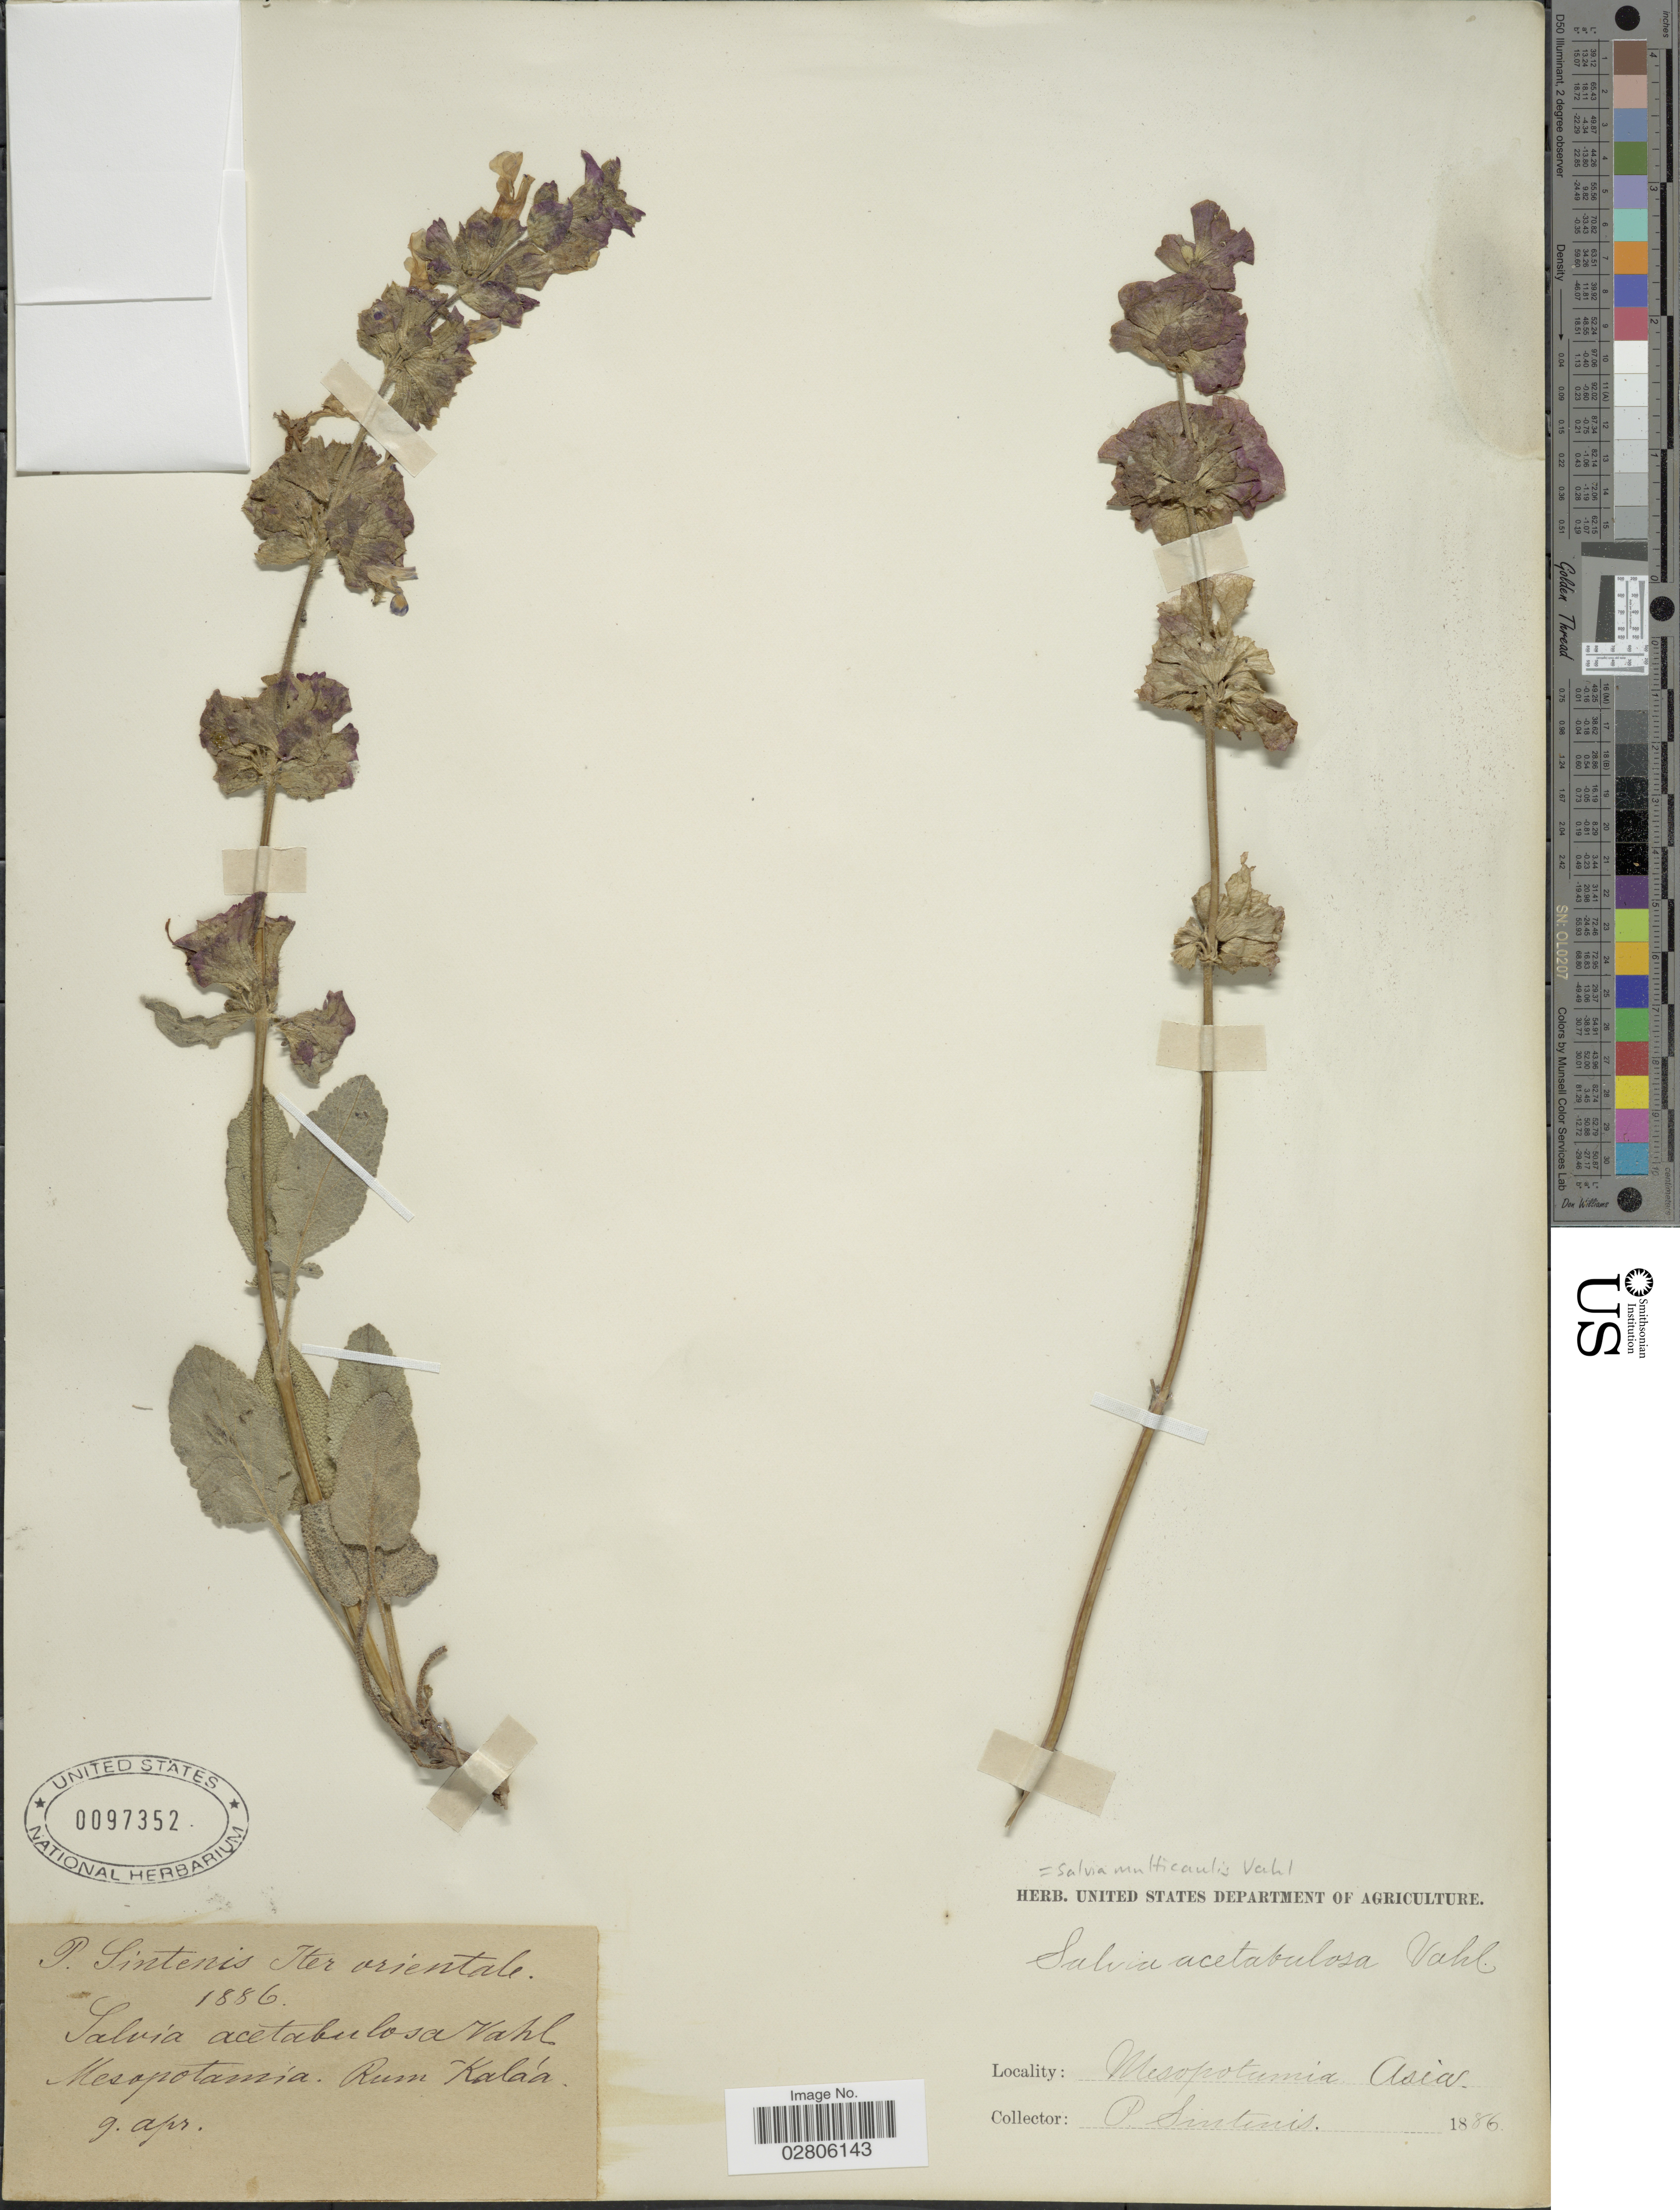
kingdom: Plantae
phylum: Tracheophyta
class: Magnoliopsida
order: Lamiales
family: Lamiaceae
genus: Salvia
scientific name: Salvia multicaulis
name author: Vahl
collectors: P. Sintenis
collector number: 310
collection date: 1888-04-09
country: Turkey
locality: Orientale, Mesopotamia Asia, Rum Kala'a.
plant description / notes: This collection is part of Paul Sintenis' “Iter Orientale 1888” trip, and the collector number is 310.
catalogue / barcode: US 97352